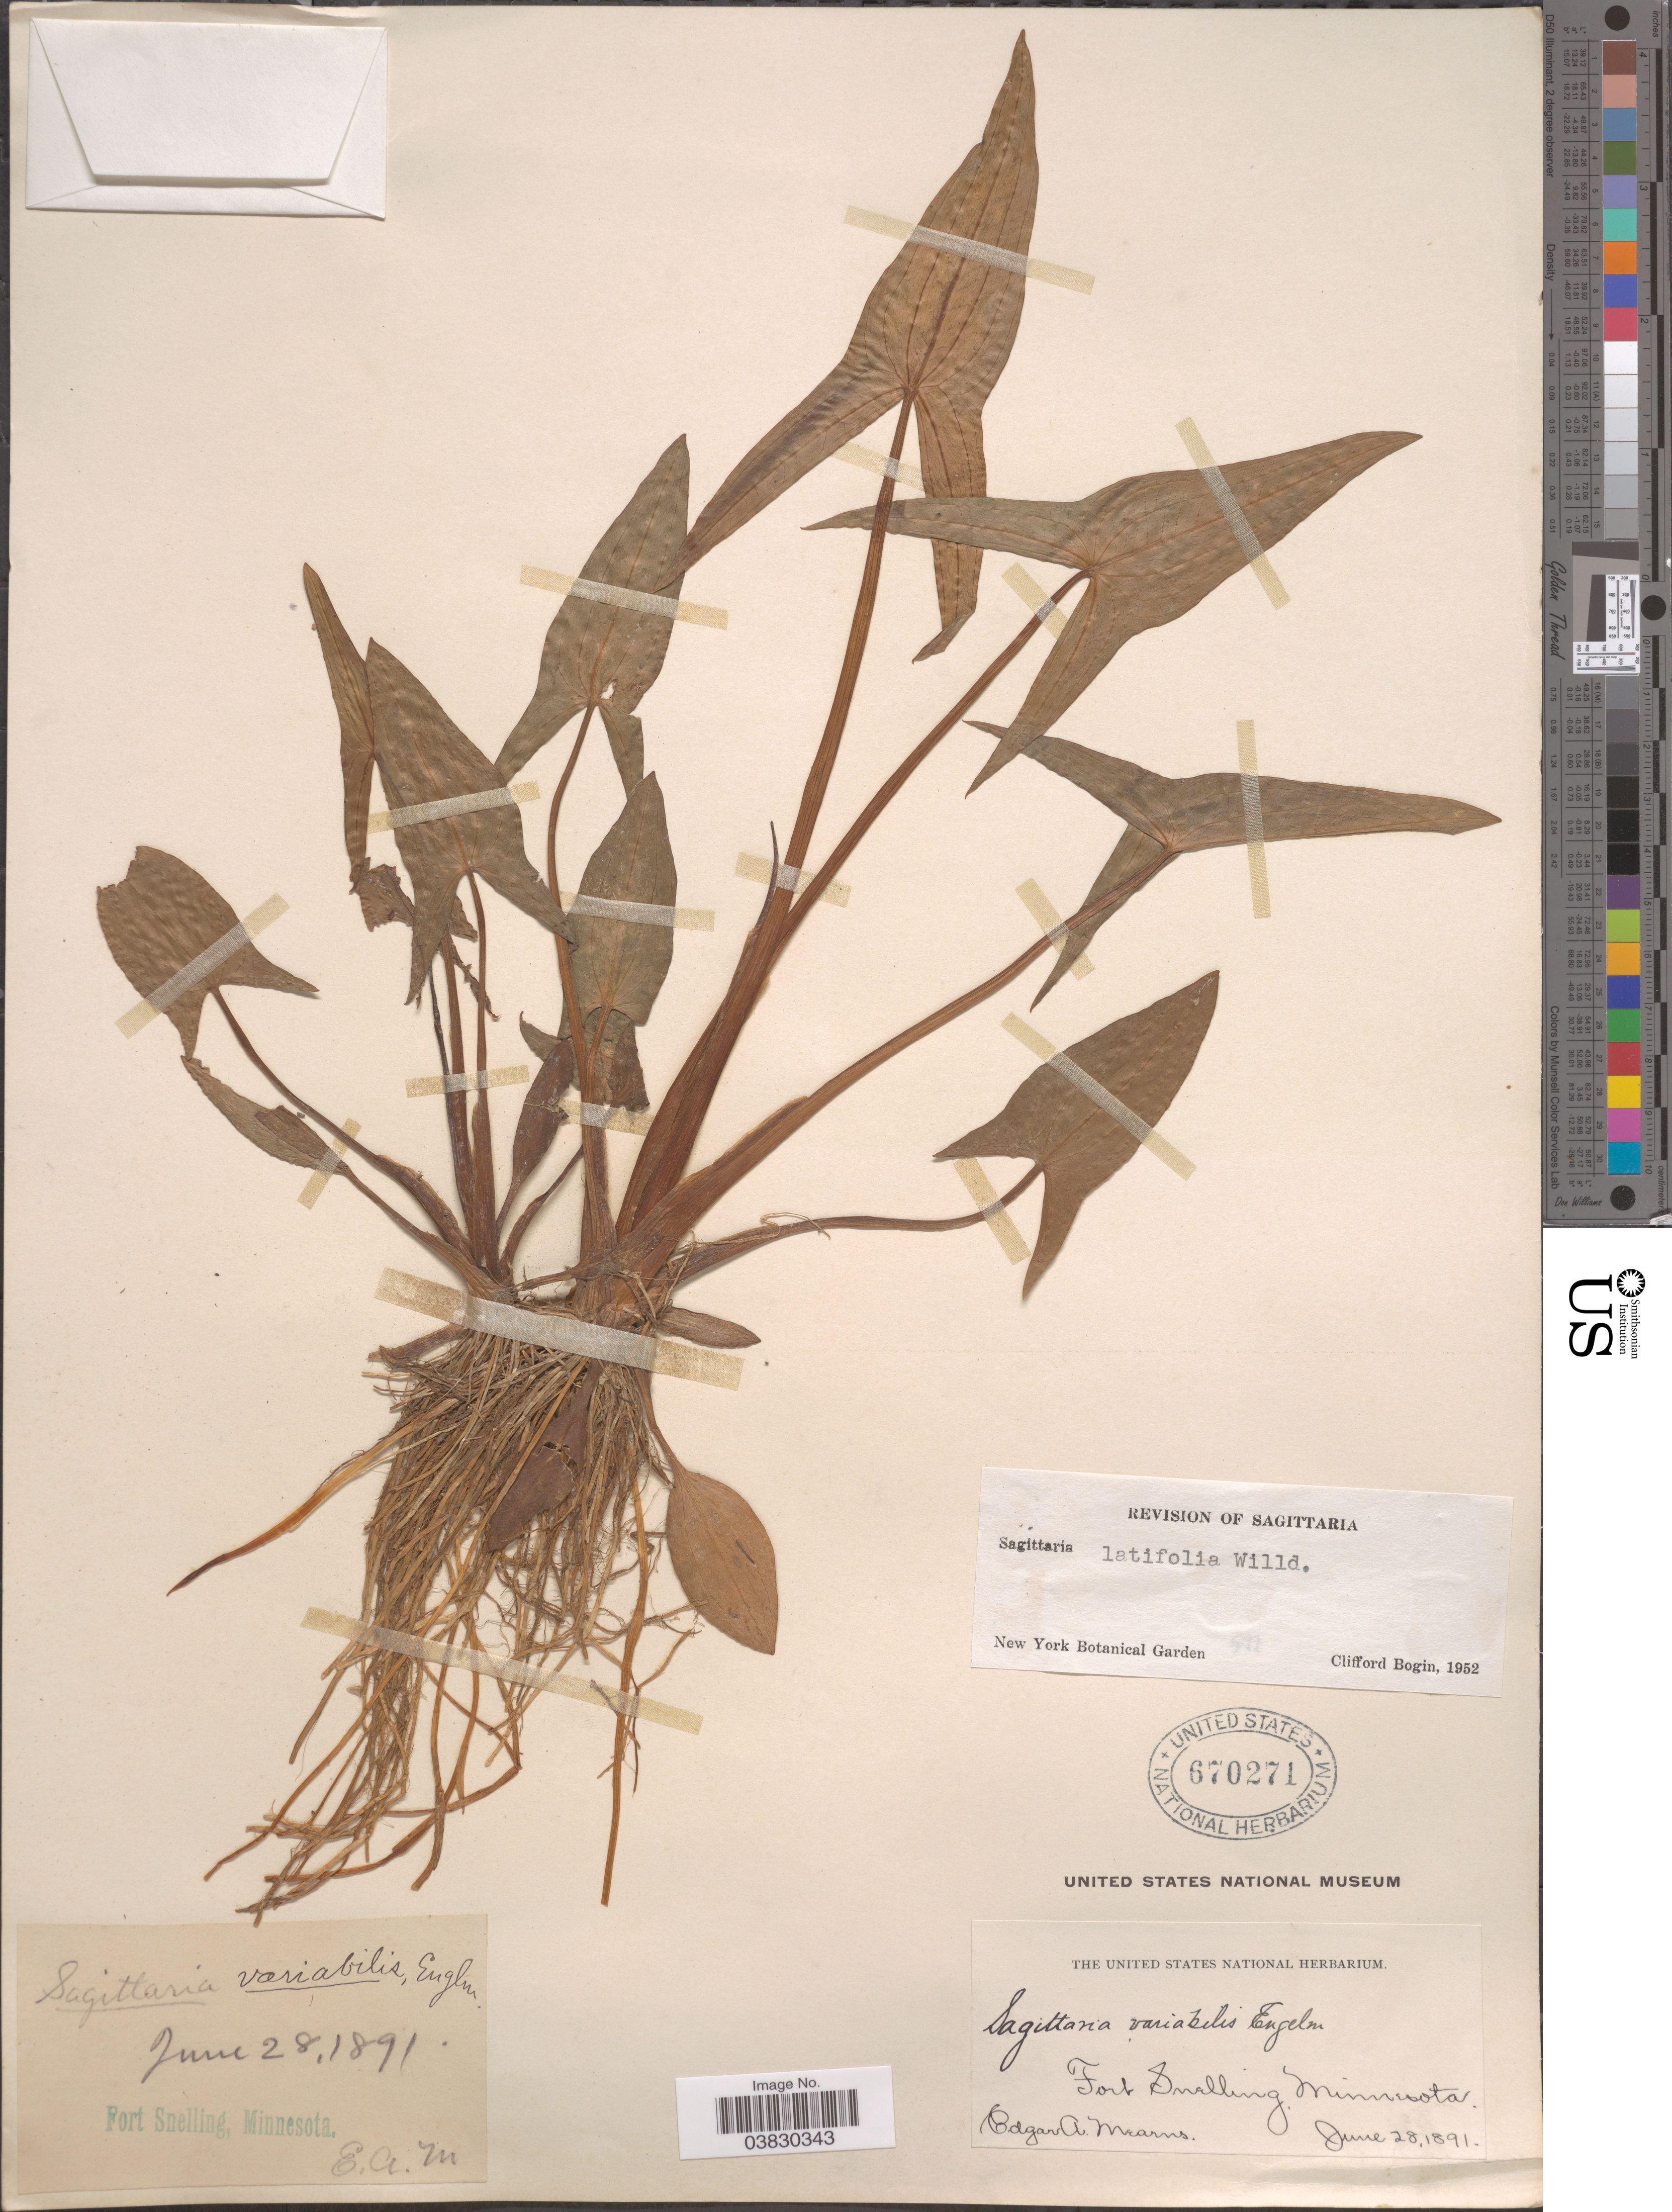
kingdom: Plantae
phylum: Tracheophyta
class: Liliopsida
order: Alismatales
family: Alismataceae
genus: Sagittaria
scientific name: Sagittaria latifolia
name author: Willd.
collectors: E. Means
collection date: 1891-06-28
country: United States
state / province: Minnesota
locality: Fort Snelling.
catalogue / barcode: US 670271